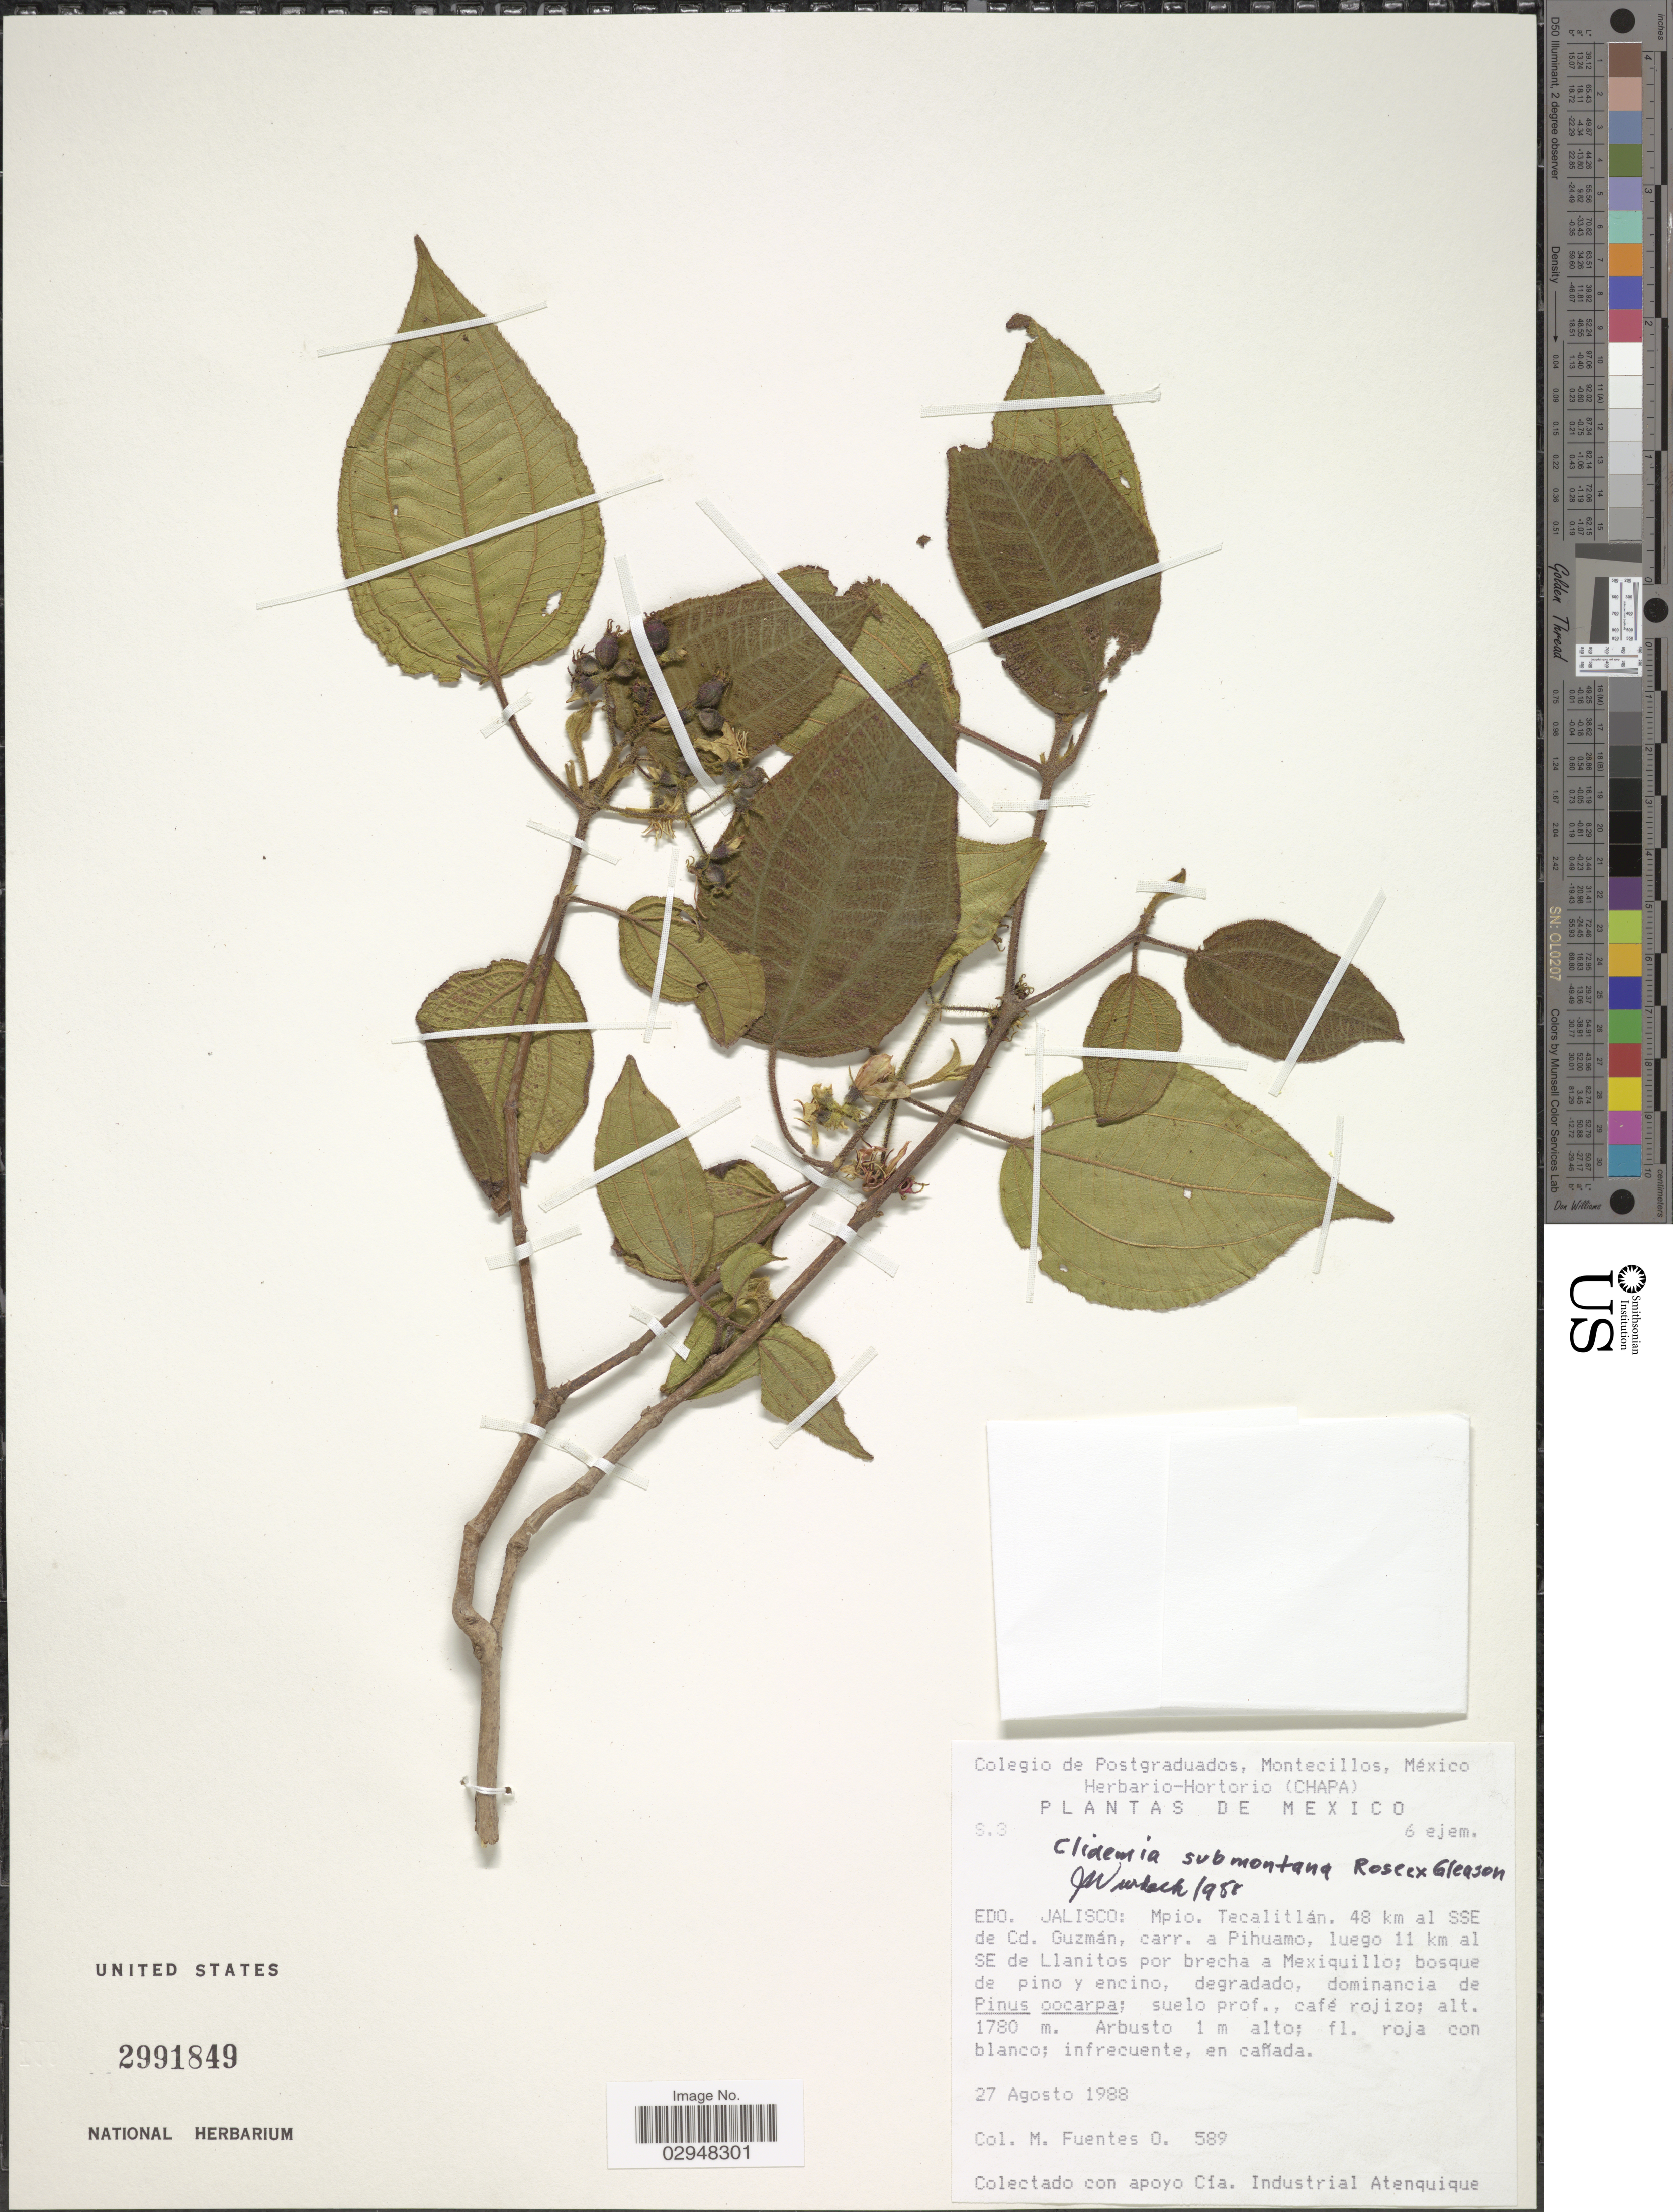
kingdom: Plantae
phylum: Tracheophyta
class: Magnoliopsida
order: Myrtales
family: Melastomataceae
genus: Clidemia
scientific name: Clidemia submontana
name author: Rose ex Gleason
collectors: M. Fuentes O.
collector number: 589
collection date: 1988-08-27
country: Mexico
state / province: Jalisco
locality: Mpio. Tecalitlán, 48 km al SSE de Cd. Guzmán, carr. a Pihuamo, luego 11 km al SE de Llanitos por brechaa Mexiquillo.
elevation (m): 1780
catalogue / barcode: US 2991849